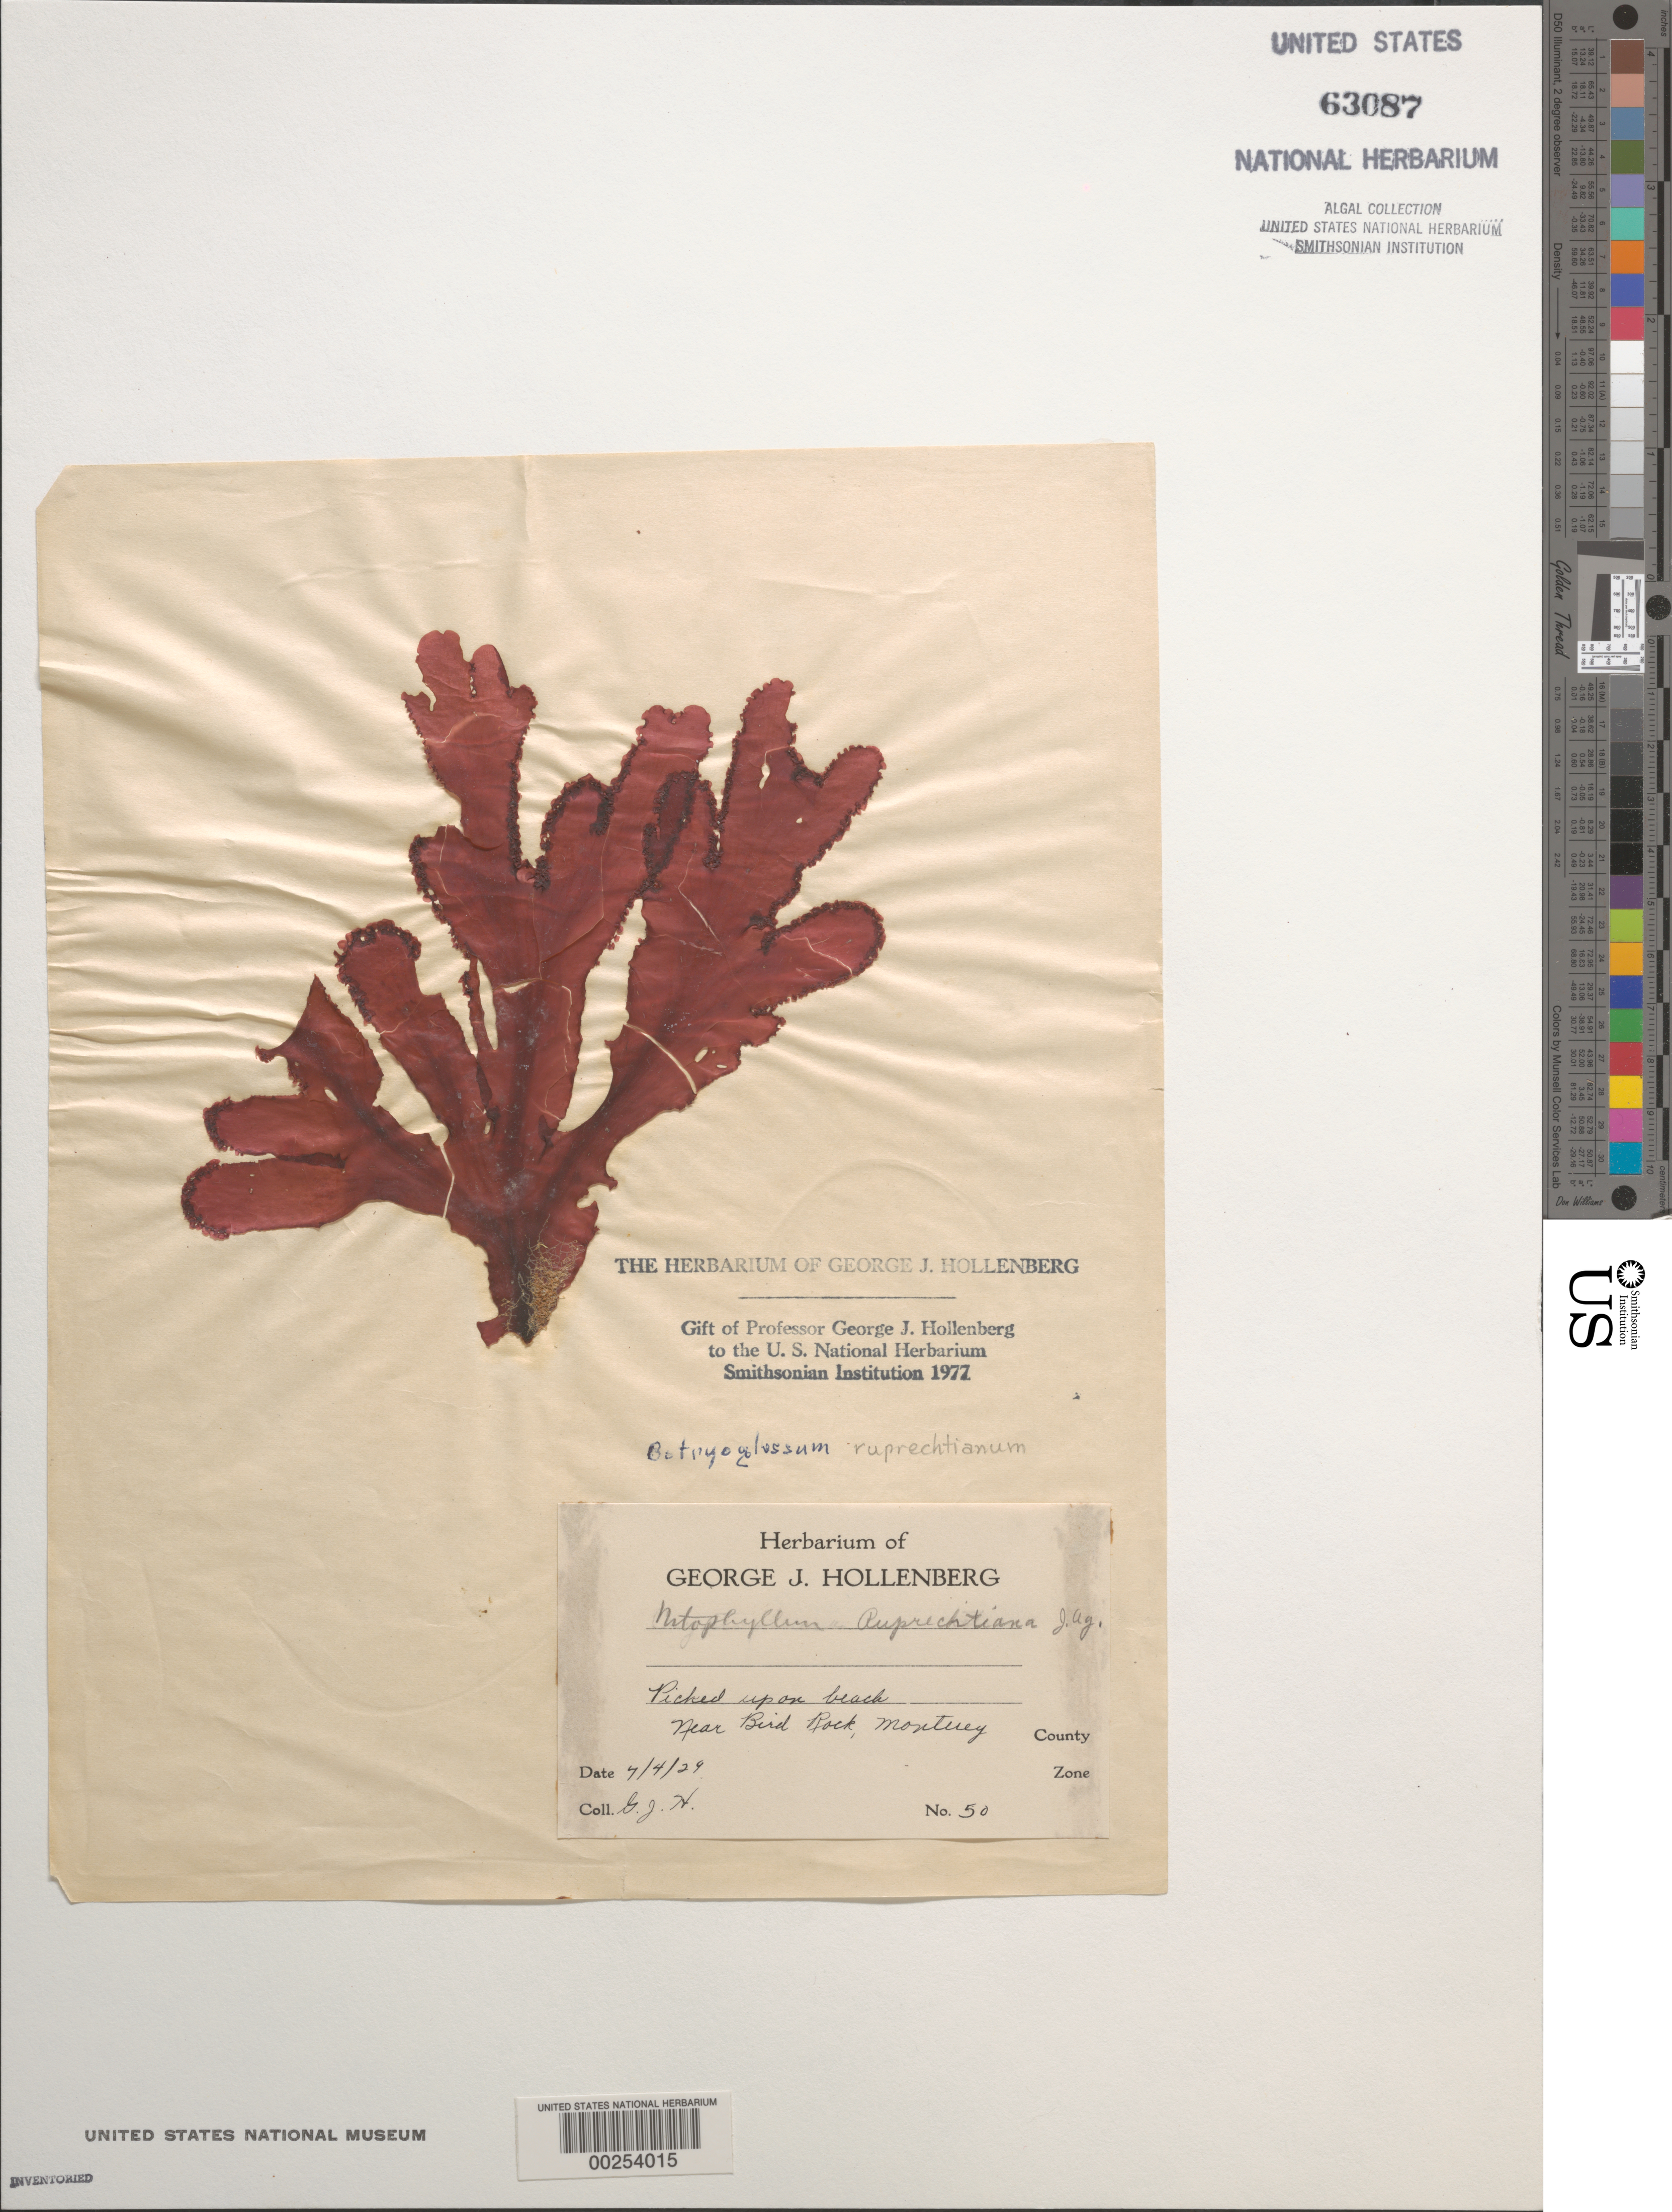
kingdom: Plantae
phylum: Rhodophyta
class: Florideophyceae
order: Ceramiales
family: Delesseriaceae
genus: Cryptopleura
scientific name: Cryptopleura ruprechtiana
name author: (J. Agardh) Kylin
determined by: Algae name updating Project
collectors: G. Hollenberg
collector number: GJH 50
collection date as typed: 04 Jul 1929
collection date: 1929-07-04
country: United States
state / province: California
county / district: Monterey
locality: Near Bird Rock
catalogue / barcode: US 63087